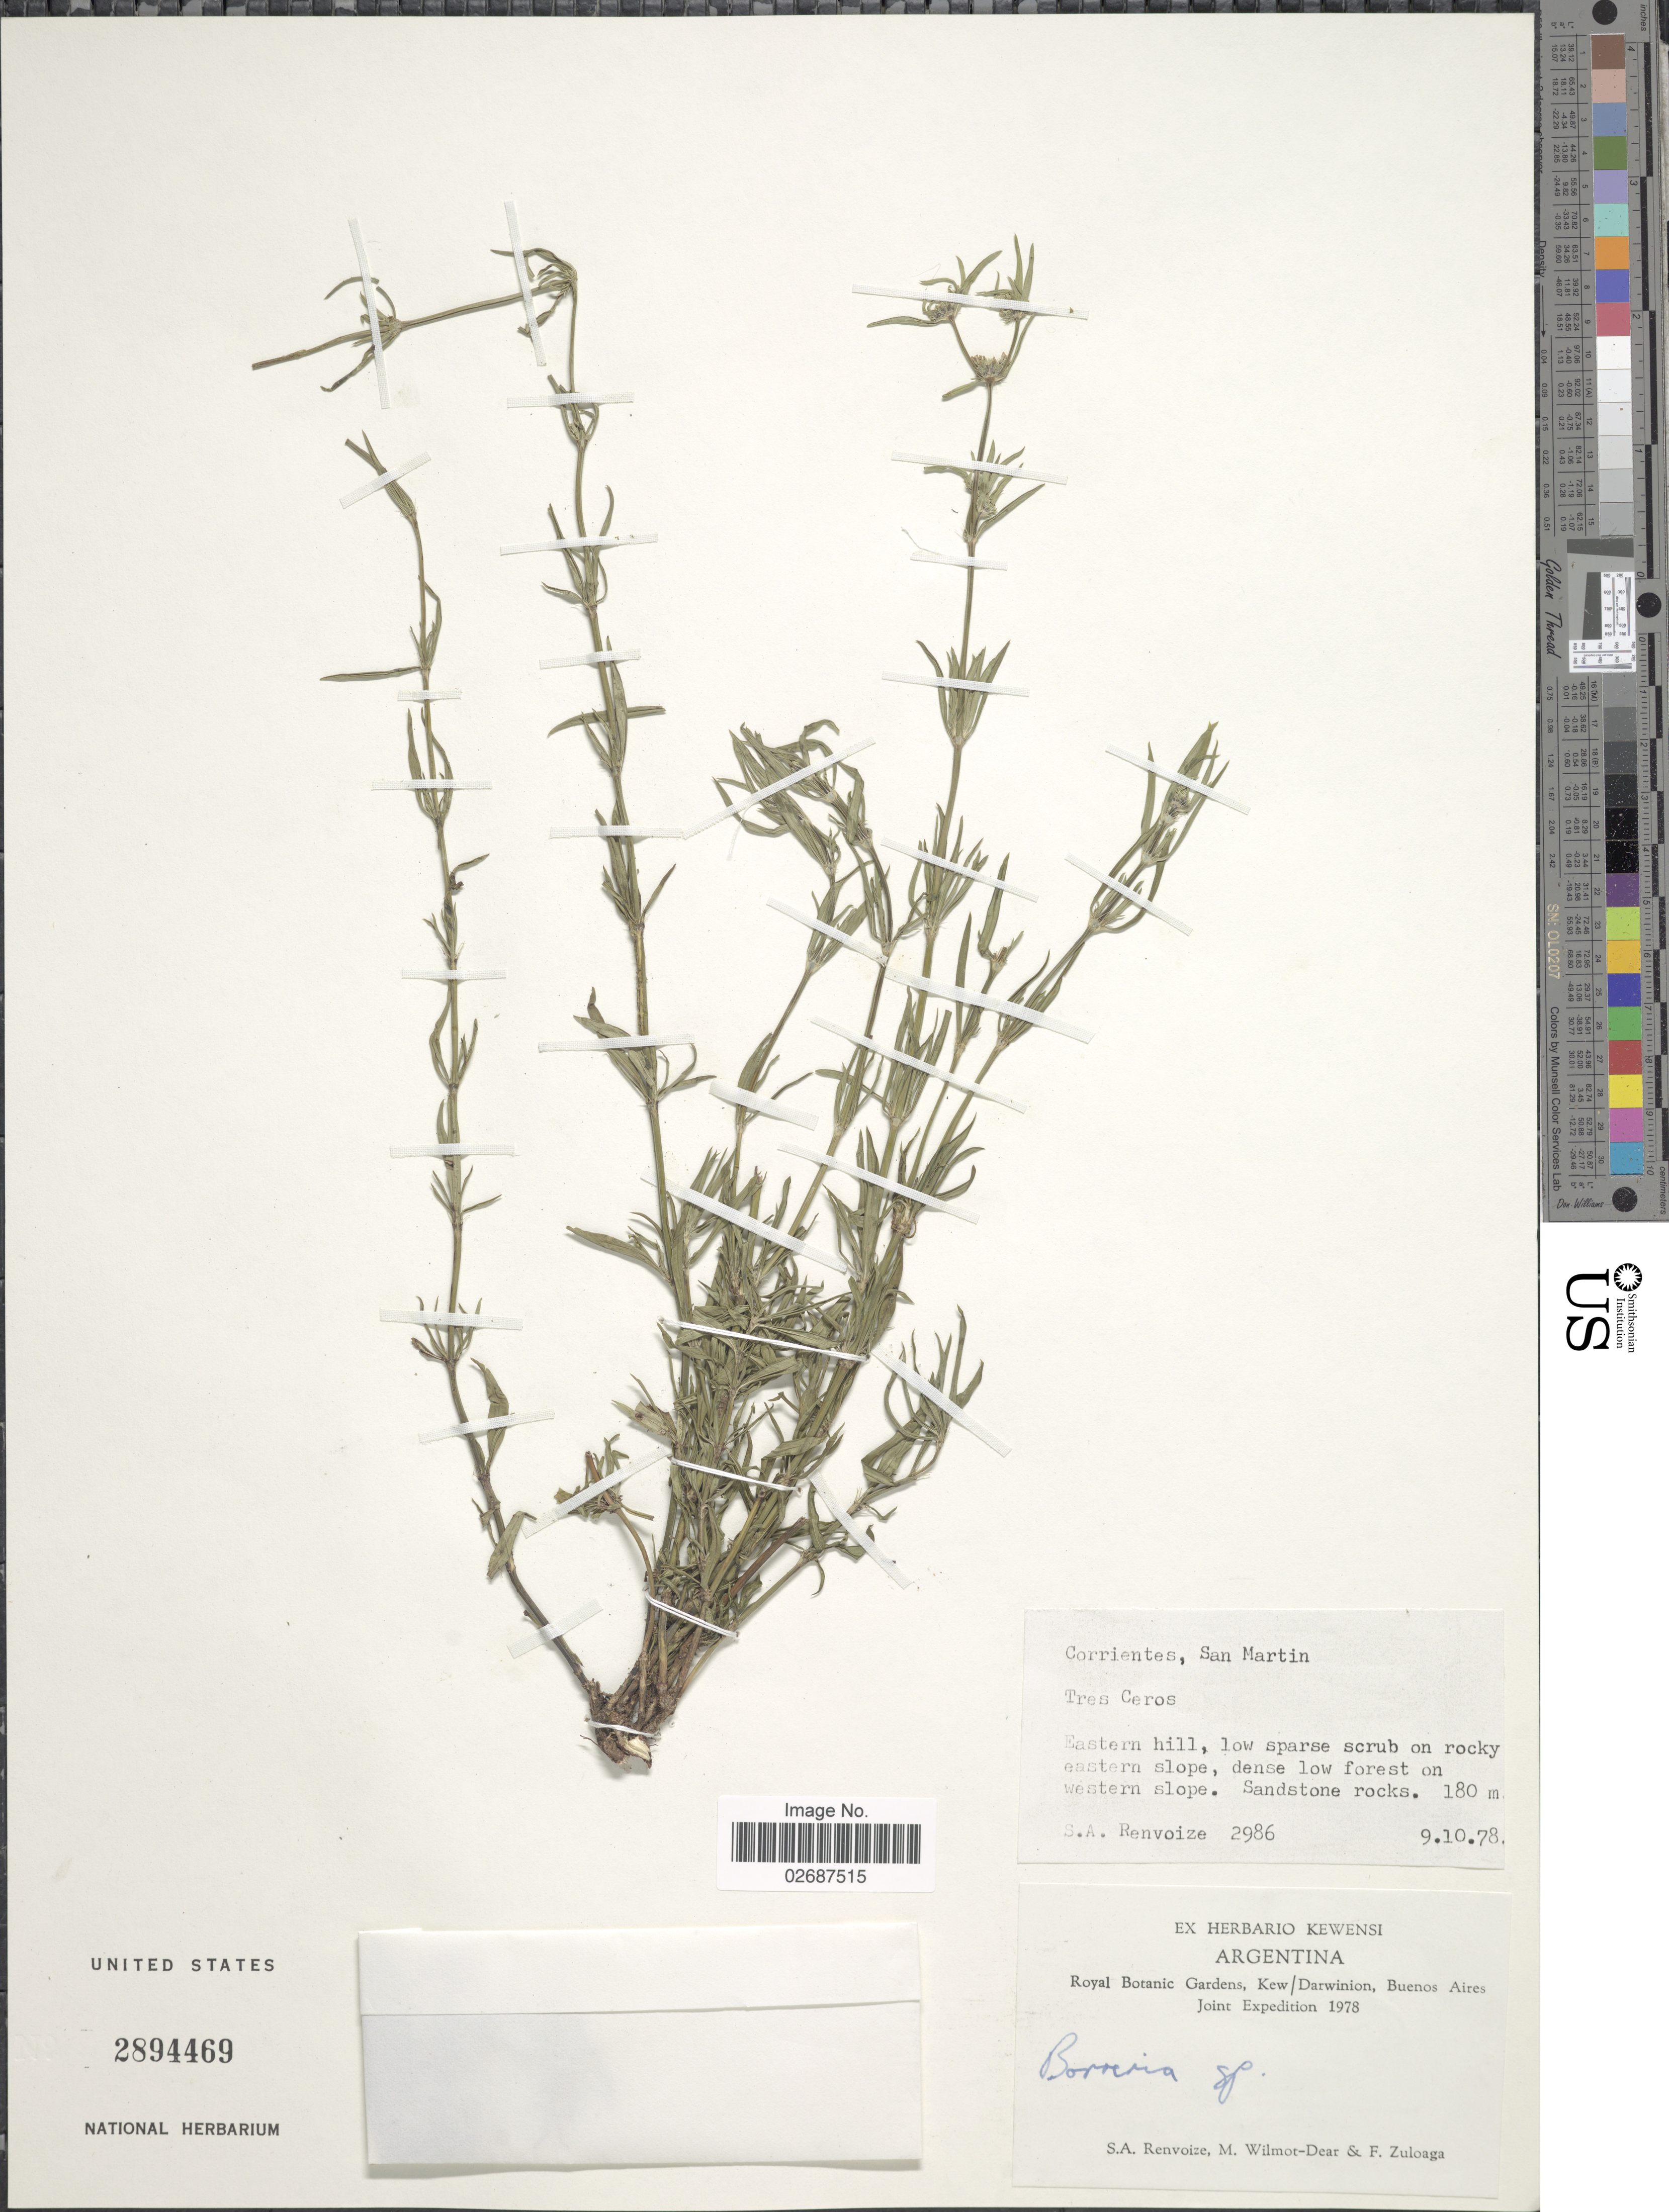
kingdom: Plantae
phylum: Tracheophyta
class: Magnoliopsida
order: Gentianales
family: Rubiaceae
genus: Borreria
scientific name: Borreria sp.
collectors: S. A. Renvoize, M. Wilmot-Dear & F. Zuloaga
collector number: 2986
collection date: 1978-10-09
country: Argentina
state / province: Corrientes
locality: San Martin, Tres Ceros, Eastern hill, low sparse scrub on rocky eastern slope, dense low forest on western slope, sandstone rocks.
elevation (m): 180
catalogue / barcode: US 2894469